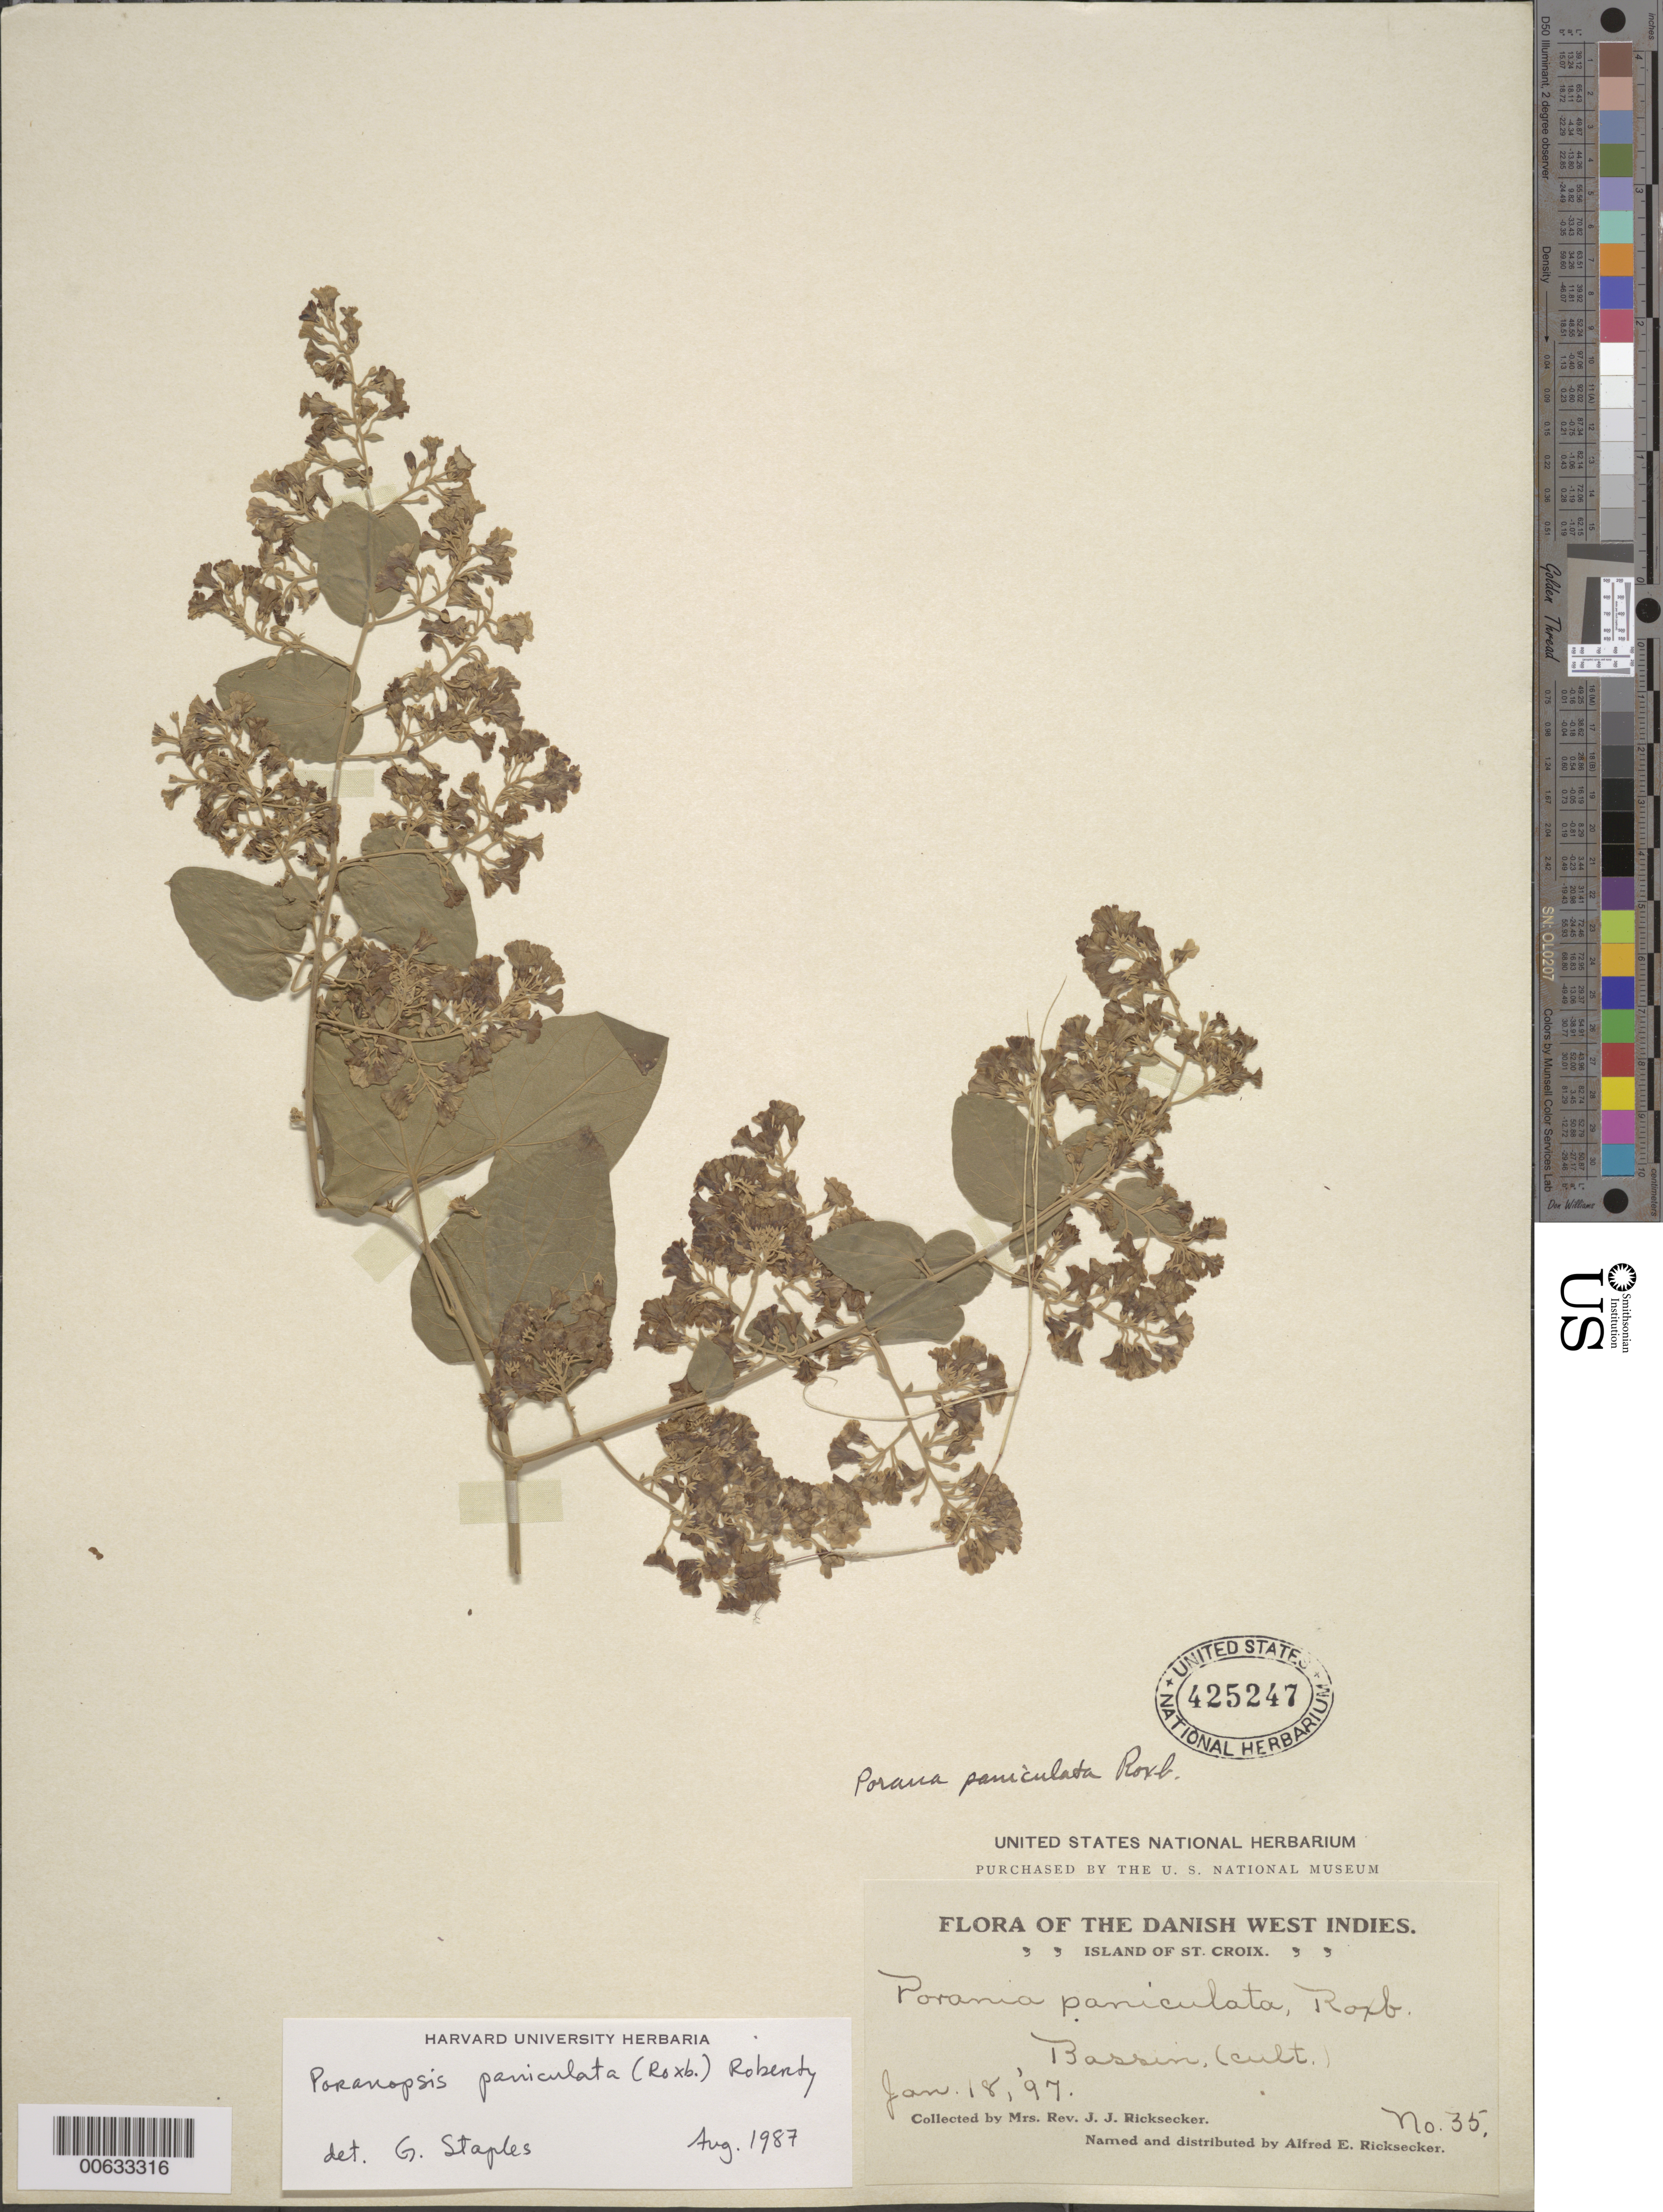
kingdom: Plantae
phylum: Tracheophyta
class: Magnoliopsida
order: Solanales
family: Convolvulaceae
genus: Poranopsis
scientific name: Poranopsis paniculata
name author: (Roxb.) Roberty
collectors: Mrs. J. J. Ricksecker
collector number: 35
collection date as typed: Transcribed d/m/y: 18/1/97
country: U.S. Virgin Islands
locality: Danish West Indies. Island of St. Croix. Bassin.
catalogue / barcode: US 425247